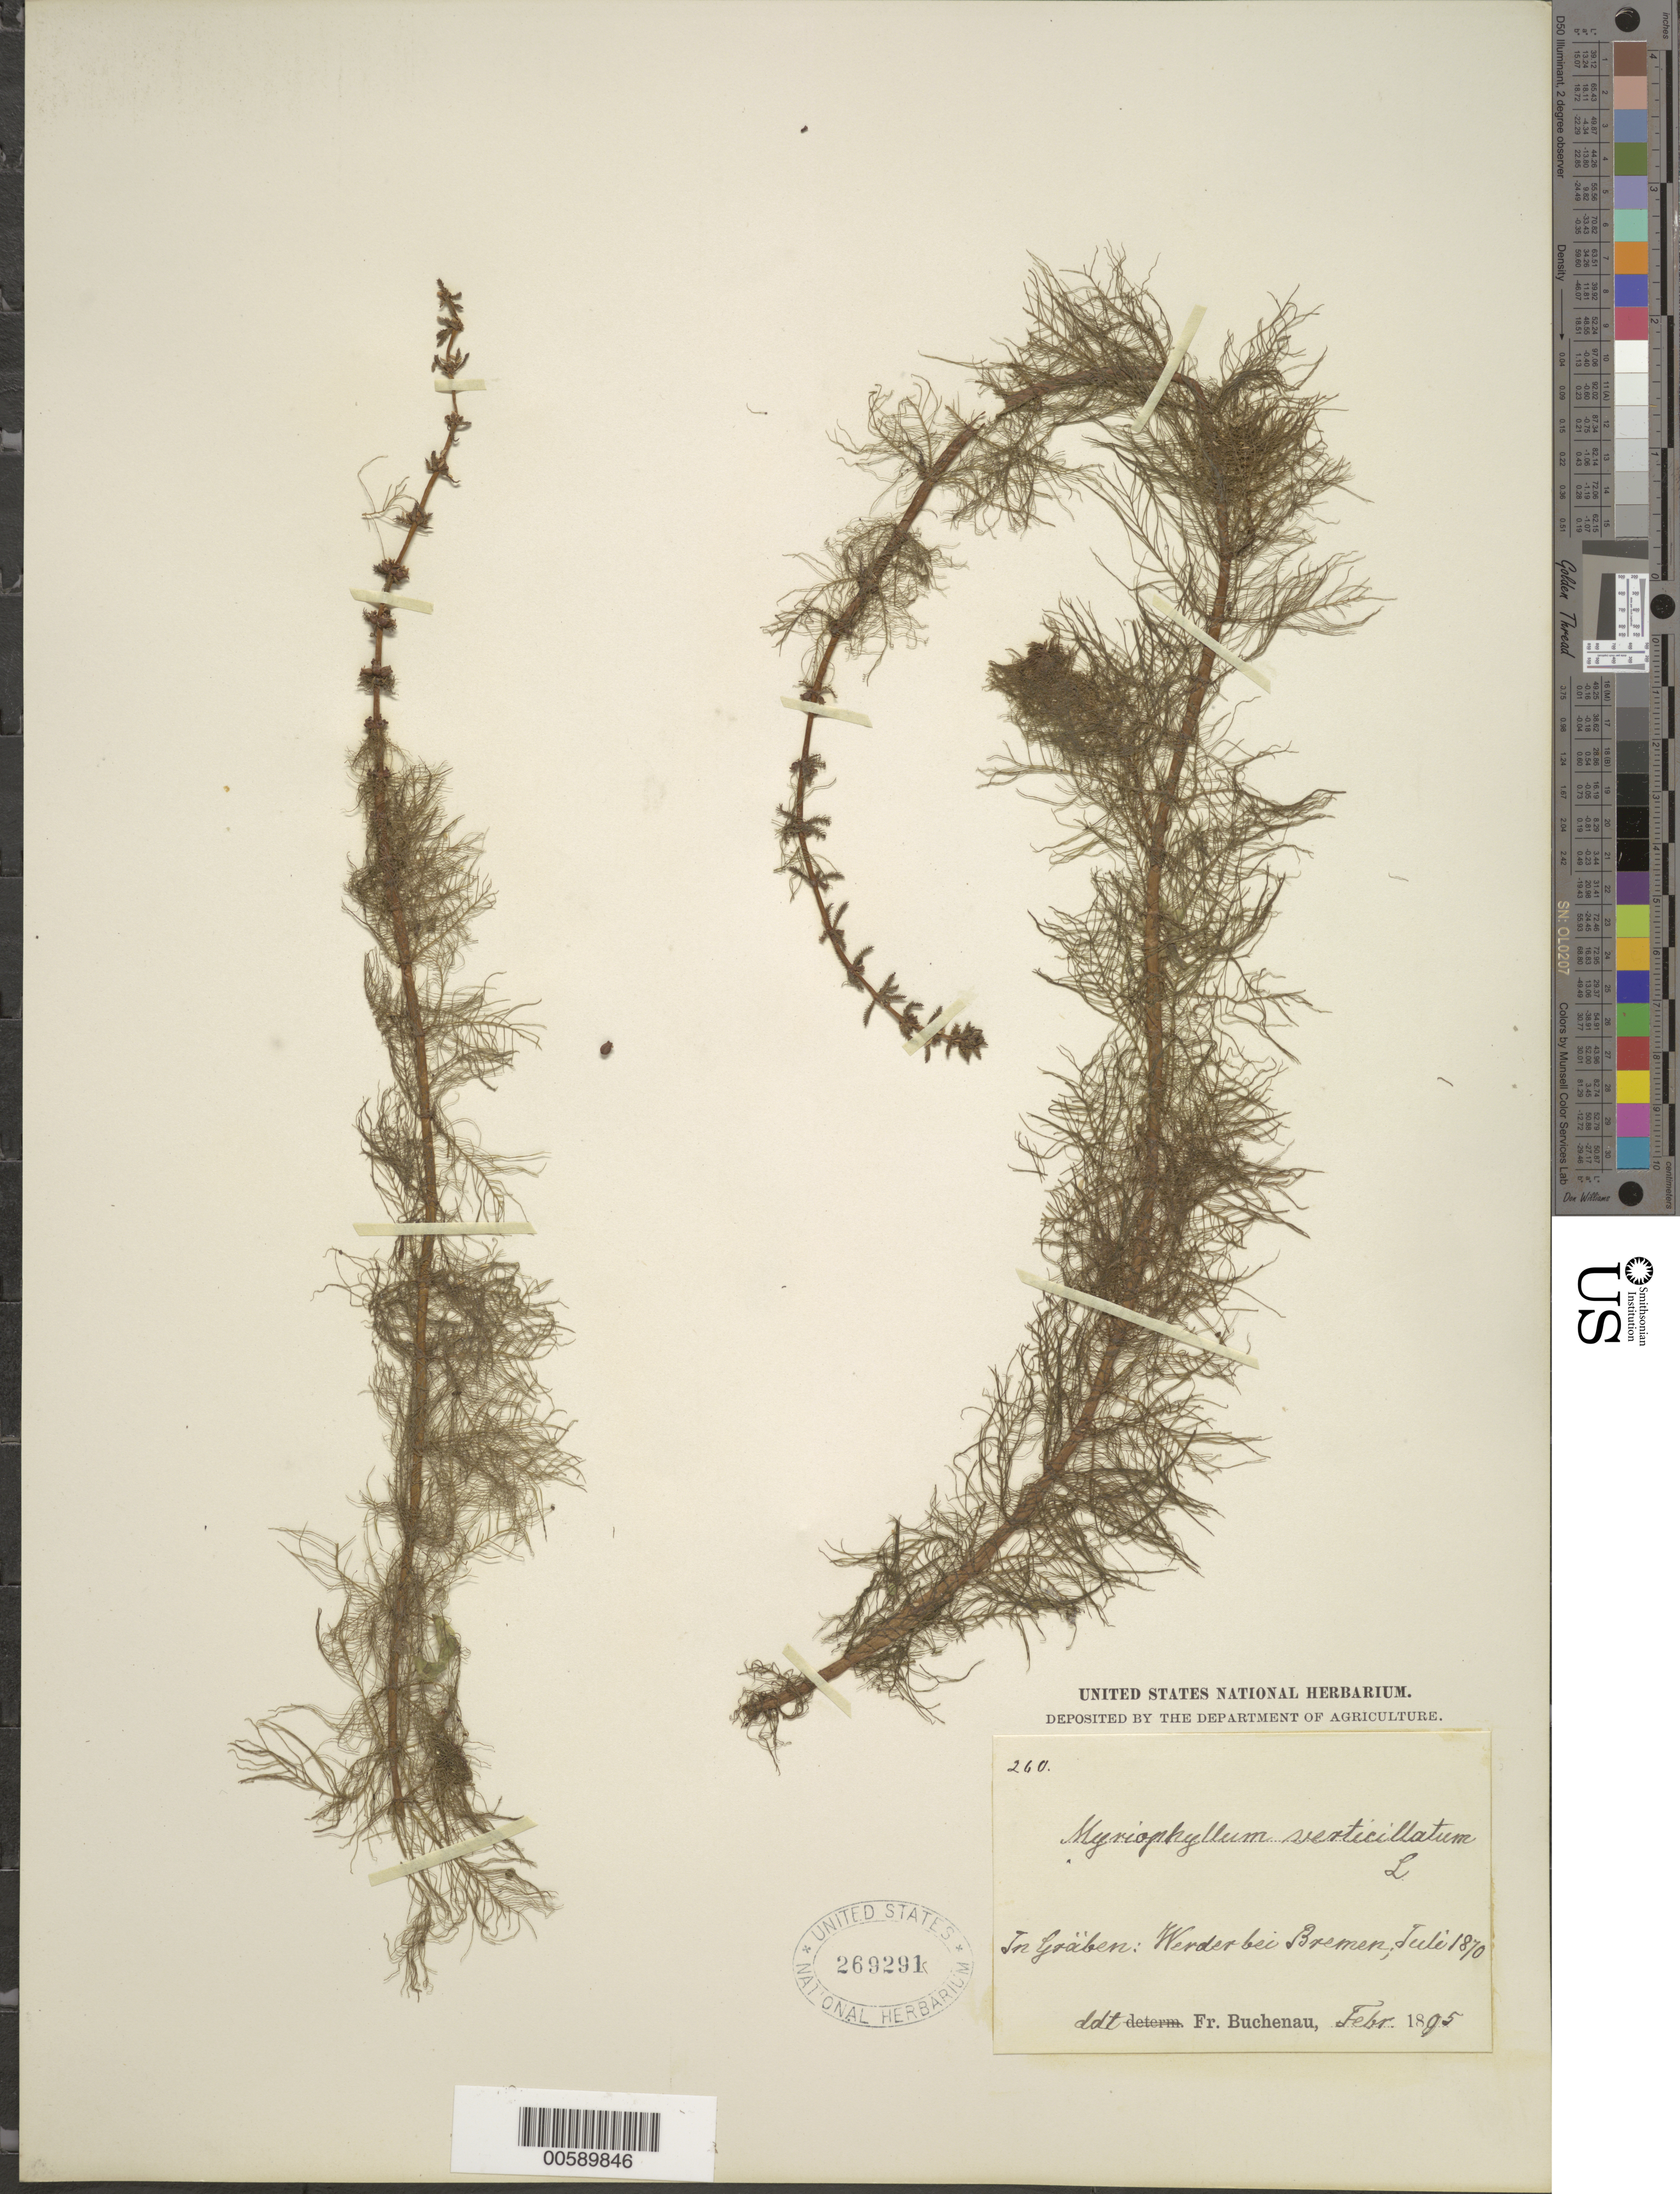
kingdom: Plantae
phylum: Tracheophyta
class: Magnoliopsida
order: Saxifragales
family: Haloragaceae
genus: Myriophyllum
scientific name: Myriophyllum verticillatum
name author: L.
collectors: F. Buchenau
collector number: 260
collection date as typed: Jul 1870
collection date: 1870-07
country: Germany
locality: Werder near Bremen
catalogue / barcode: US 269291